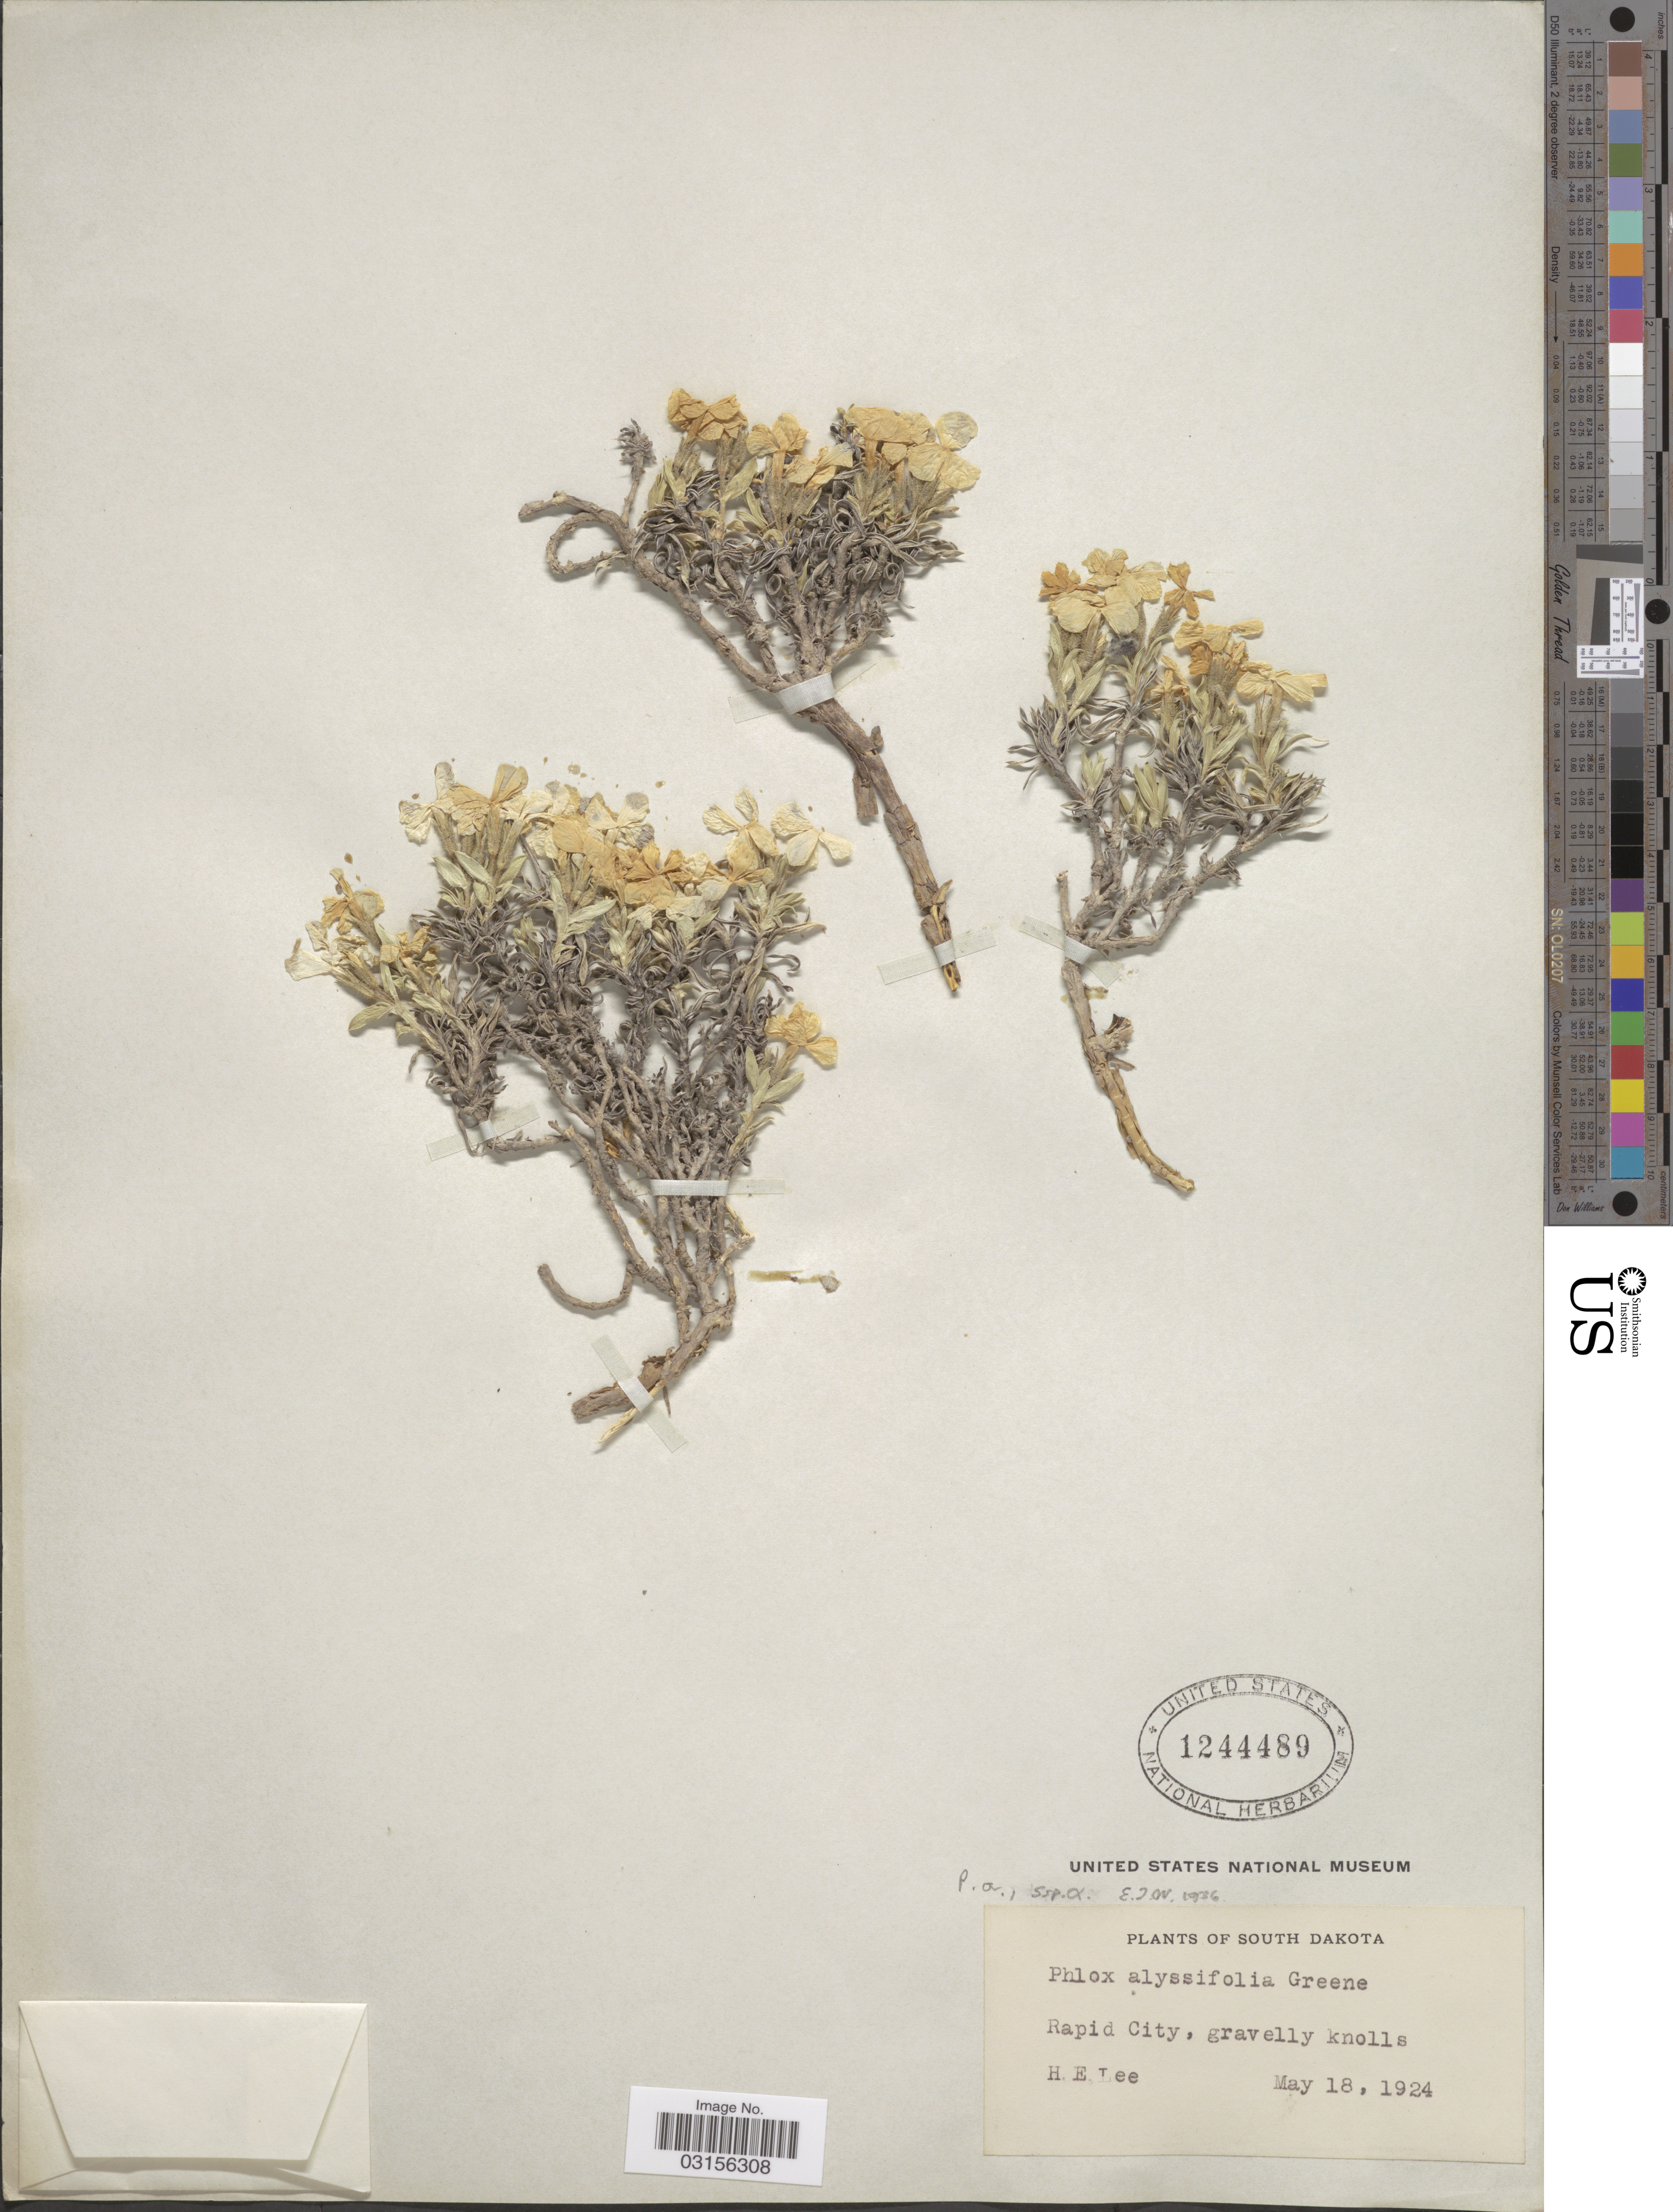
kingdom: Plantae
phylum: Tracheophyta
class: Magnoliopsida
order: Ericales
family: Polemoniaceae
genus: Phlox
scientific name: Phlox alyssifolia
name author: Greene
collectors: H. Lee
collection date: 1924-05-18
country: United States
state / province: South Dakota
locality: Rapid City.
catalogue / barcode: US 1244489